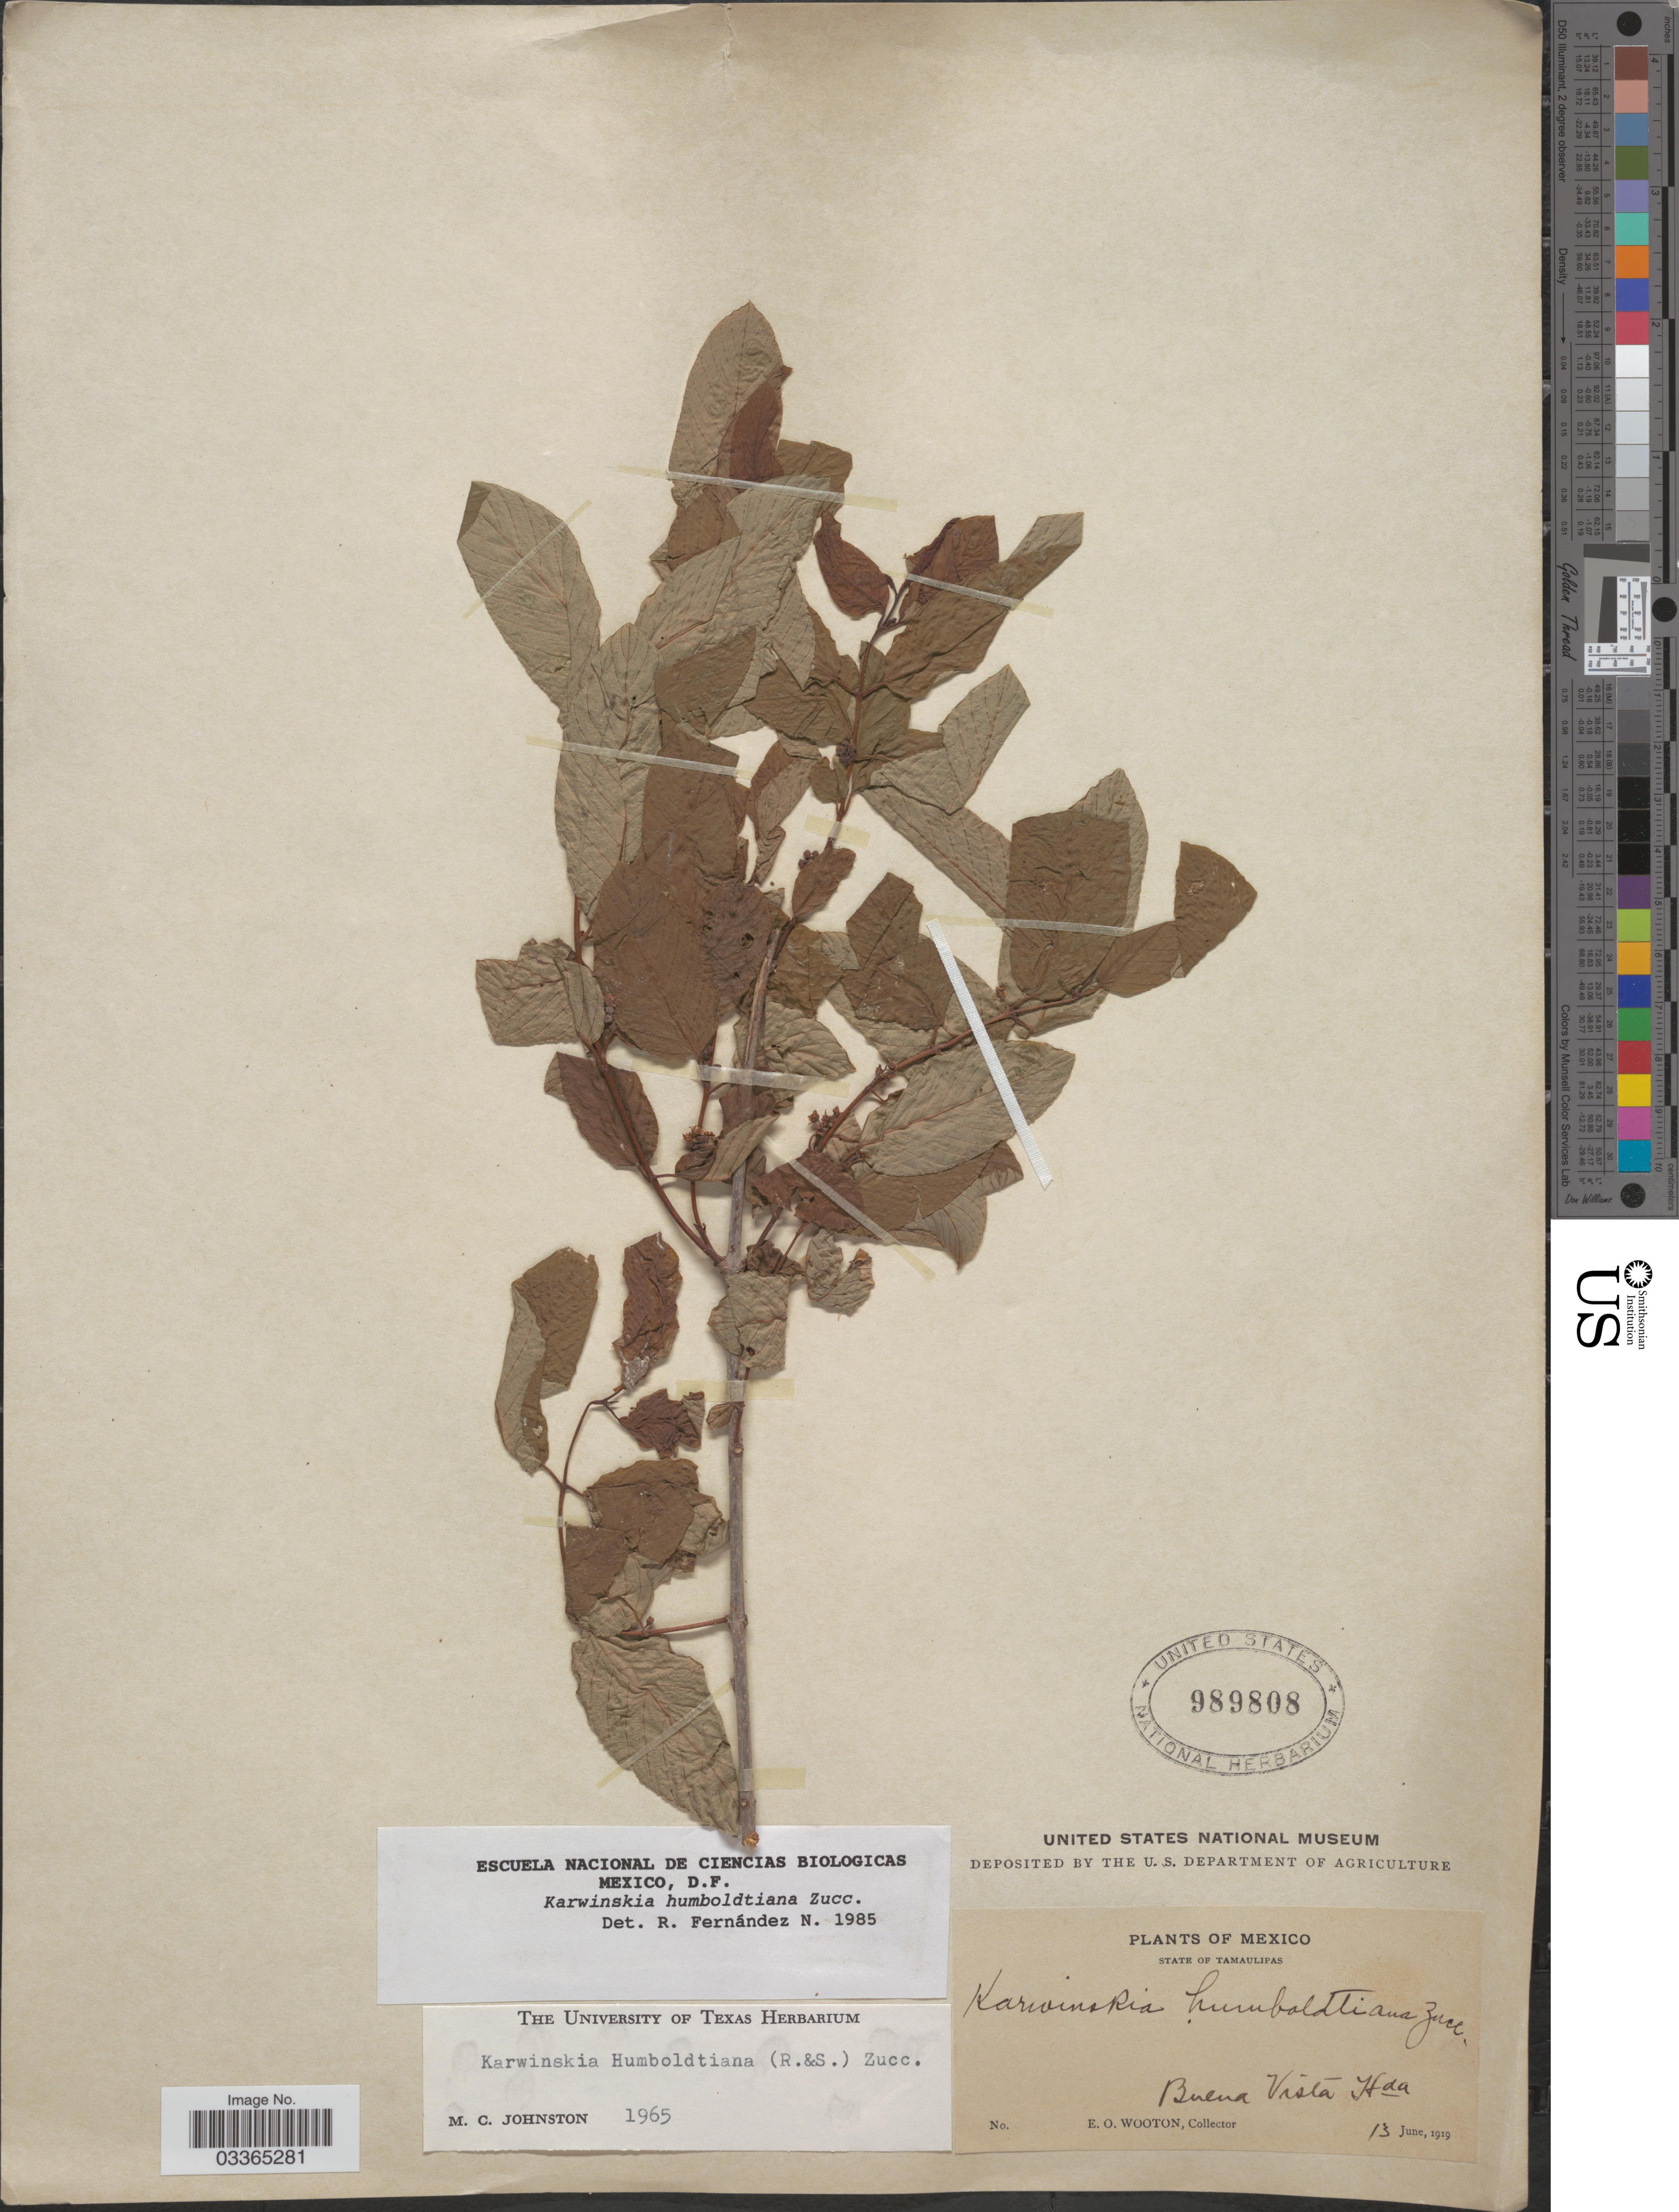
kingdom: Plantae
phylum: Tracheophyta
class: Magnoliopsida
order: Rosales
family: Rhamnaceae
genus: Karwinskia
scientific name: Karwinskia humboldtiana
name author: (Schult.) Zucc.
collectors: E. O. Wooton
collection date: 1919-06-13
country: Mexico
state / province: Tamaulipas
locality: Buena Vista Hda.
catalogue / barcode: US 989808